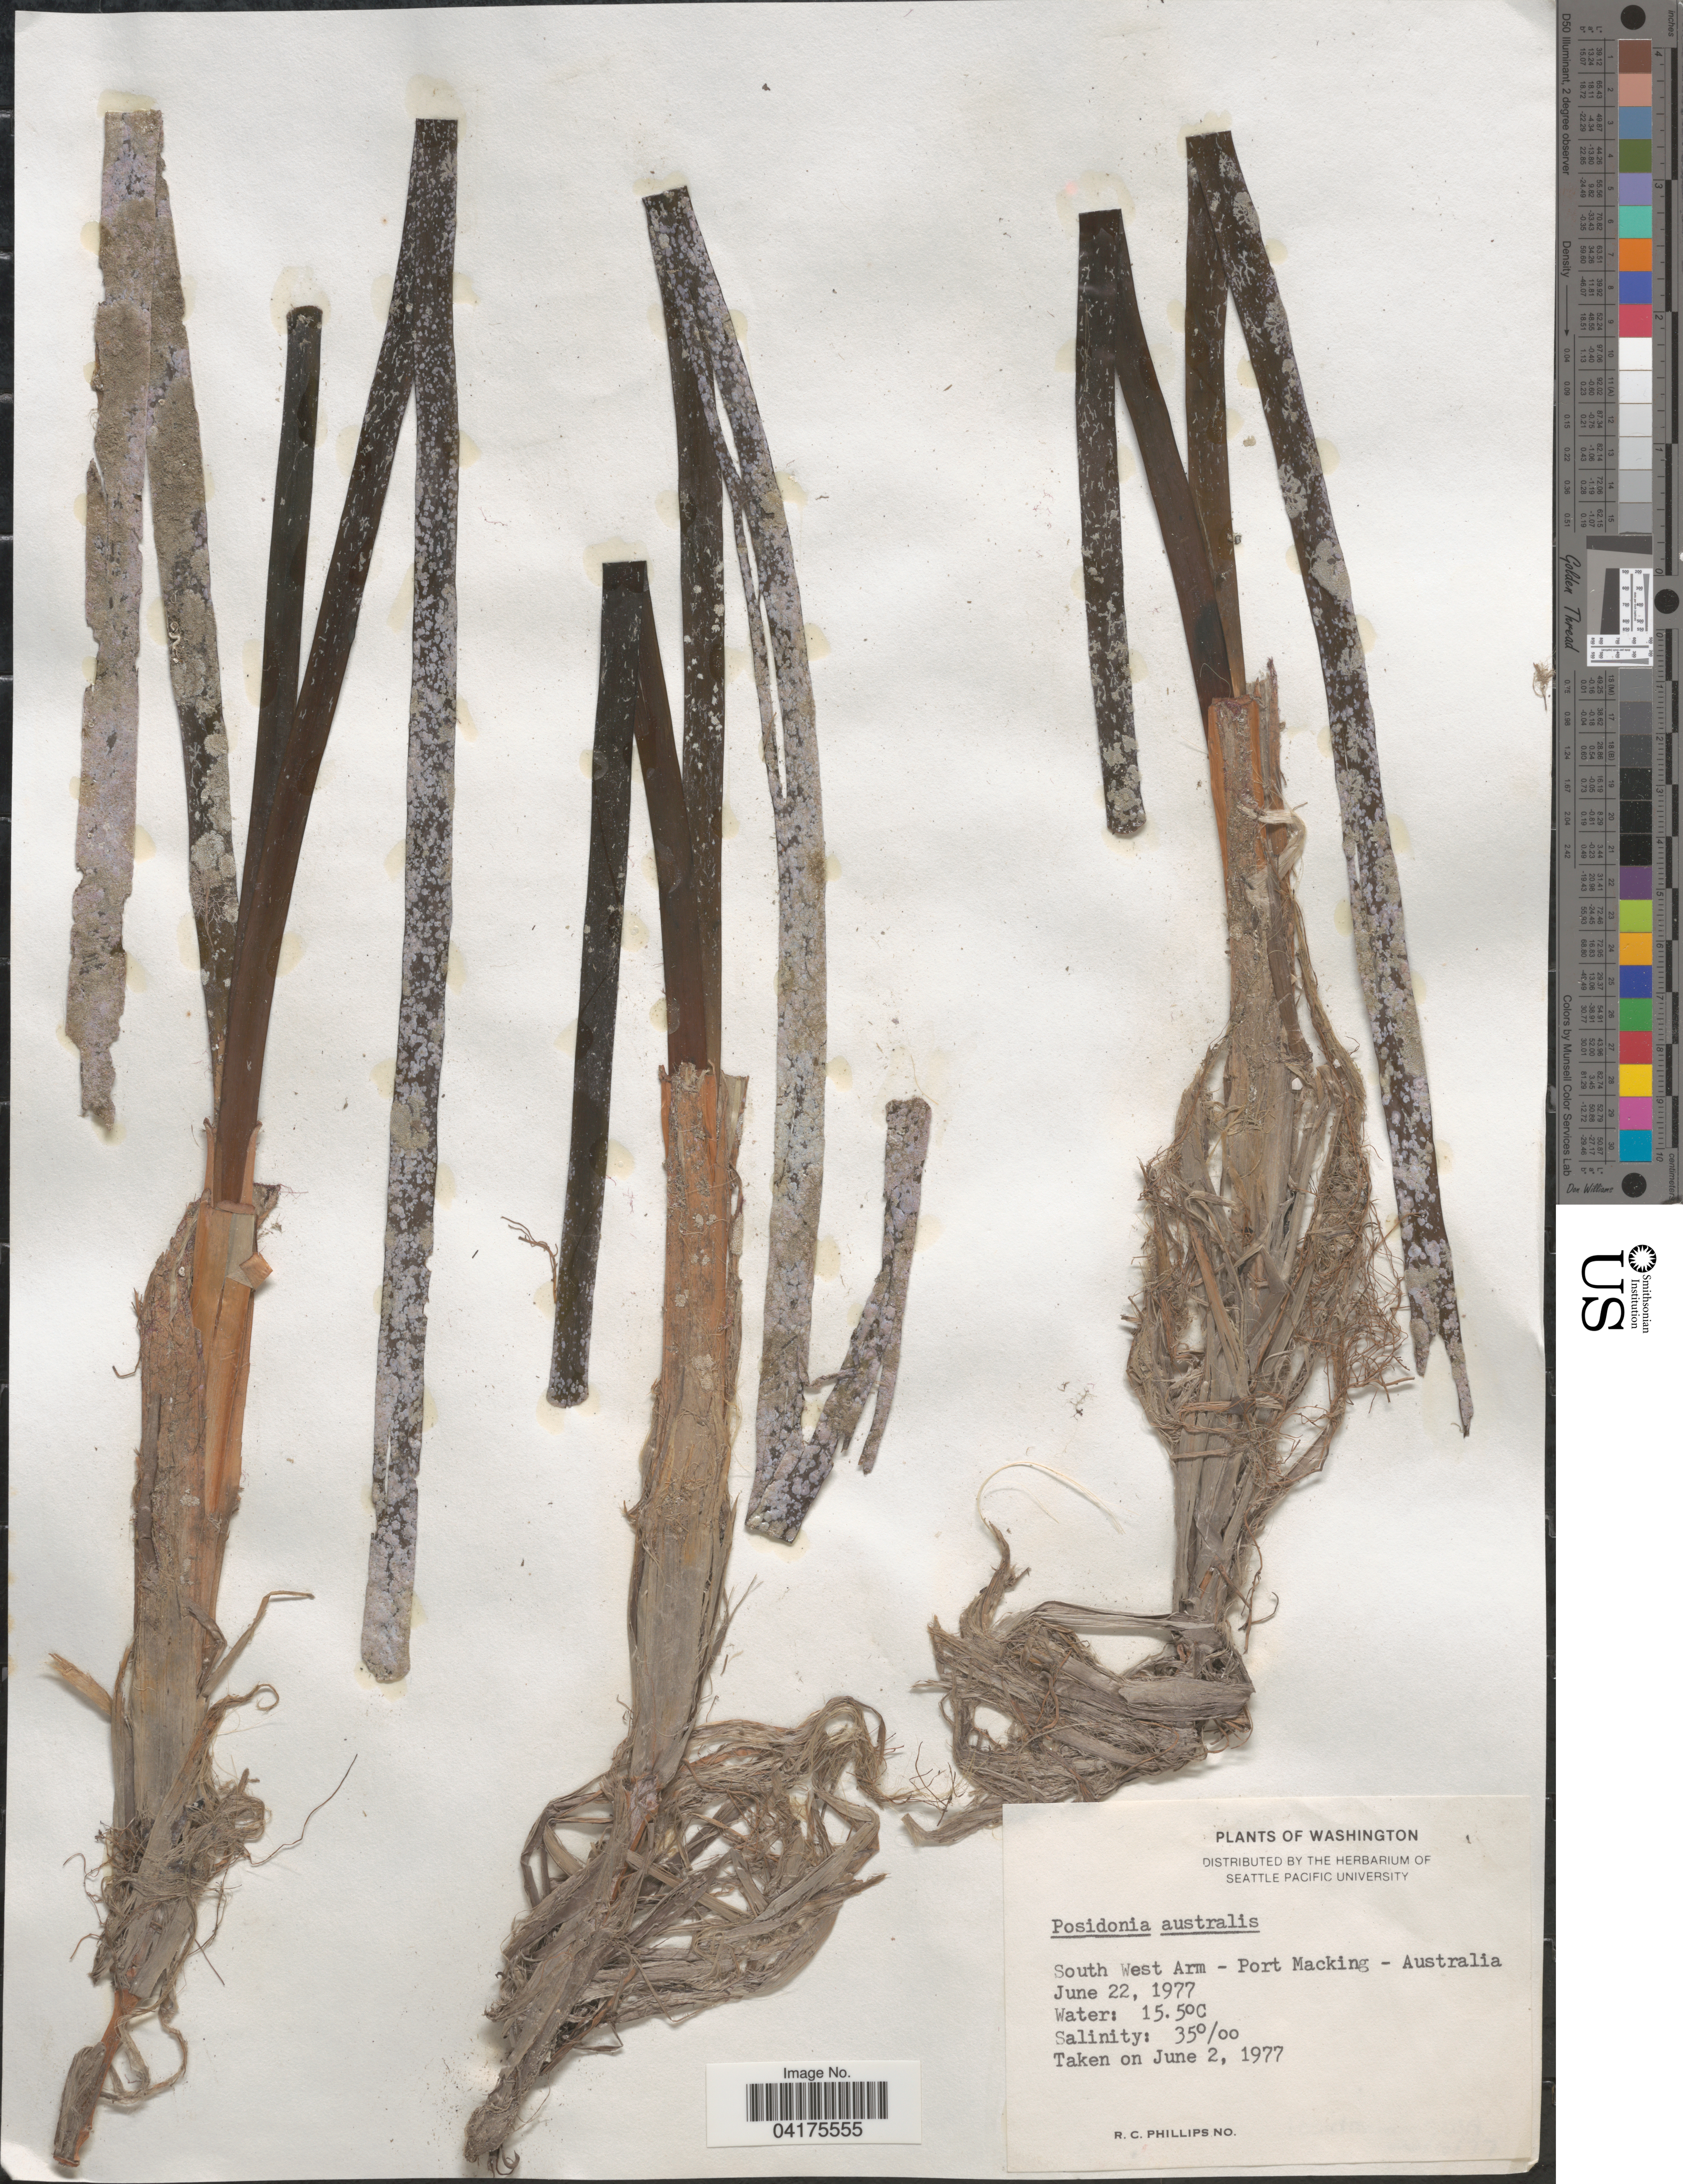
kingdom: Plantae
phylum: Tracheophyta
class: Liliopsida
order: Alismatales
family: Posidoniaceae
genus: Posidonia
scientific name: Posidonia australis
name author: Hook. f.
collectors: R. C. Phillips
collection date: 1977-06-22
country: Australia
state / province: New South Wales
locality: South West Arm - Port Macking [= Port Hacking].